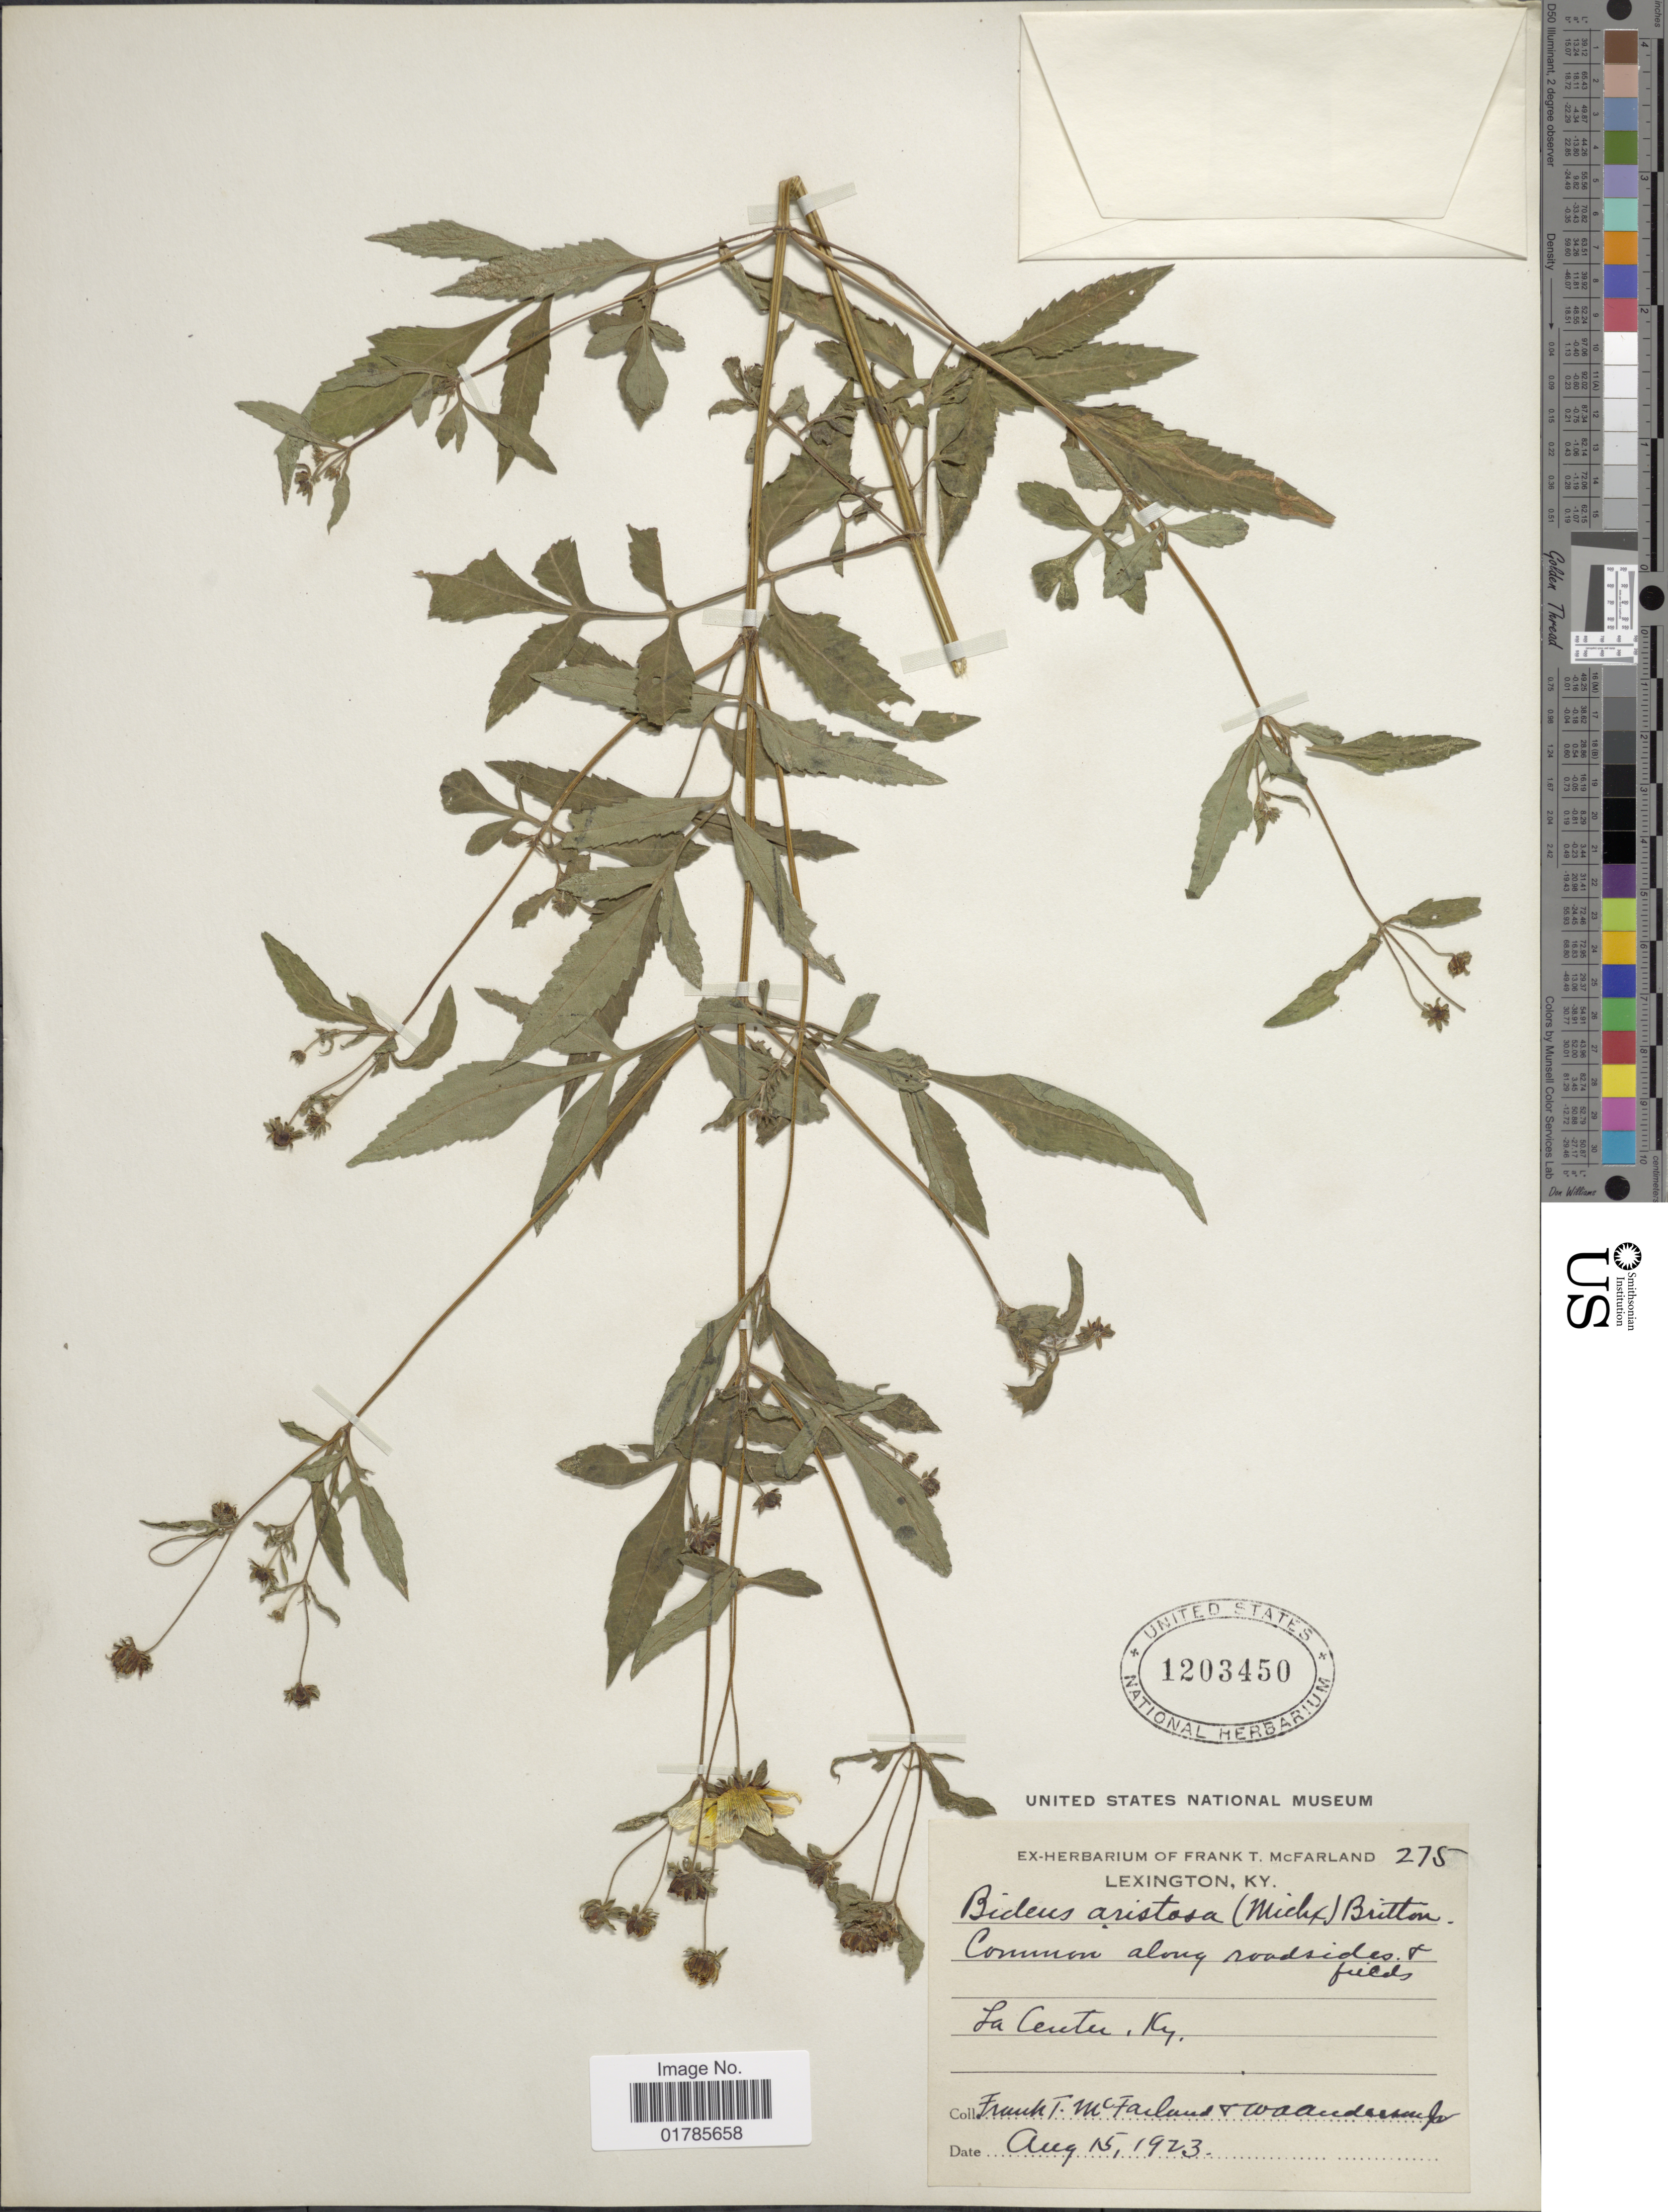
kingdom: Plantae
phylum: Tracheophyta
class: Magnoliopsida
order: Asterales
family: Asteraceae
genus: Bidens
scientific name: Bidens aristosa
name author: (Michx.) Britton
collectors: F. McFarland & W. A. Anderson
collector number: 275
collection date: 1923-08-15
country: United States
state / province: Kentucky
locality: La Center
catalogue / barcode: US 1203450